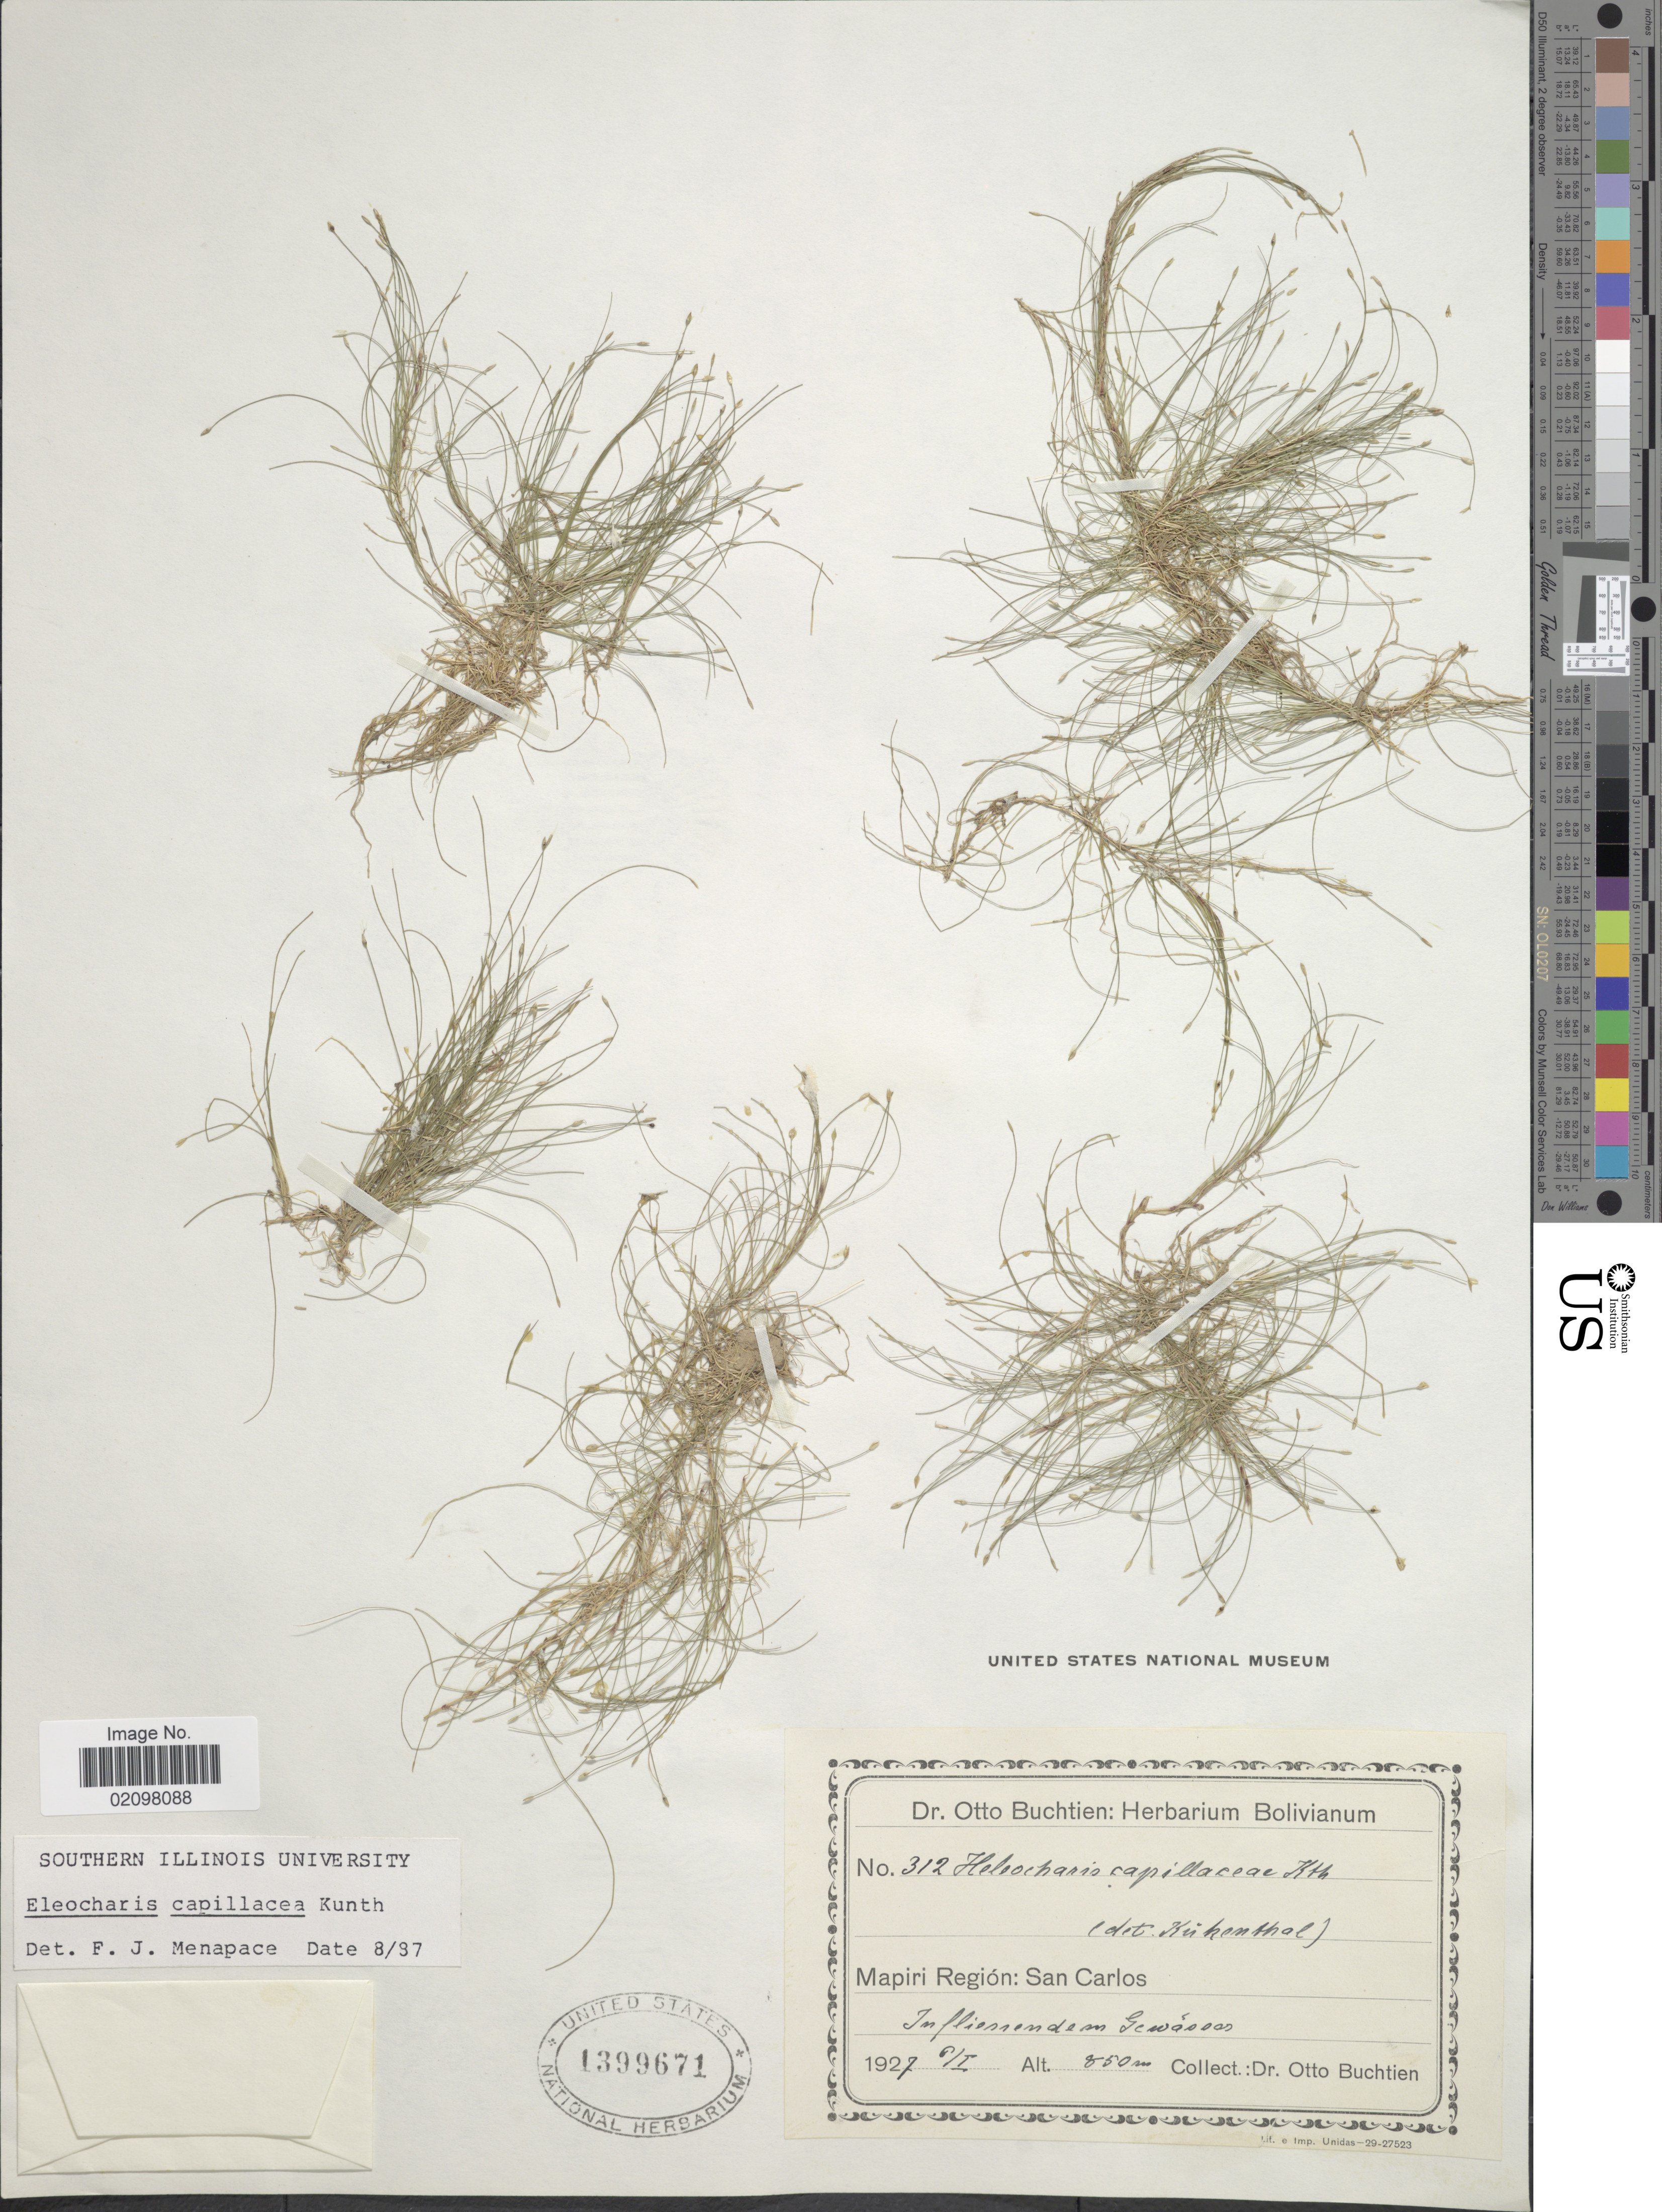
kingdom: Plantae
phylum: Tracheophyta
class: Liliopsida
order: Poales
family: Cyperaceae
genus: Eleocharis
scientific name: Eleocharis capillacea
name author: Kunth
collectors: O. Buchtien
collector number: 312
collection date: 1927-01-08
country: Bolivia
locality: Mapiri Región: San Carlos, In fliessendem Gewässer.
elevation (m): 850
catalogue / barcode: US 1399671